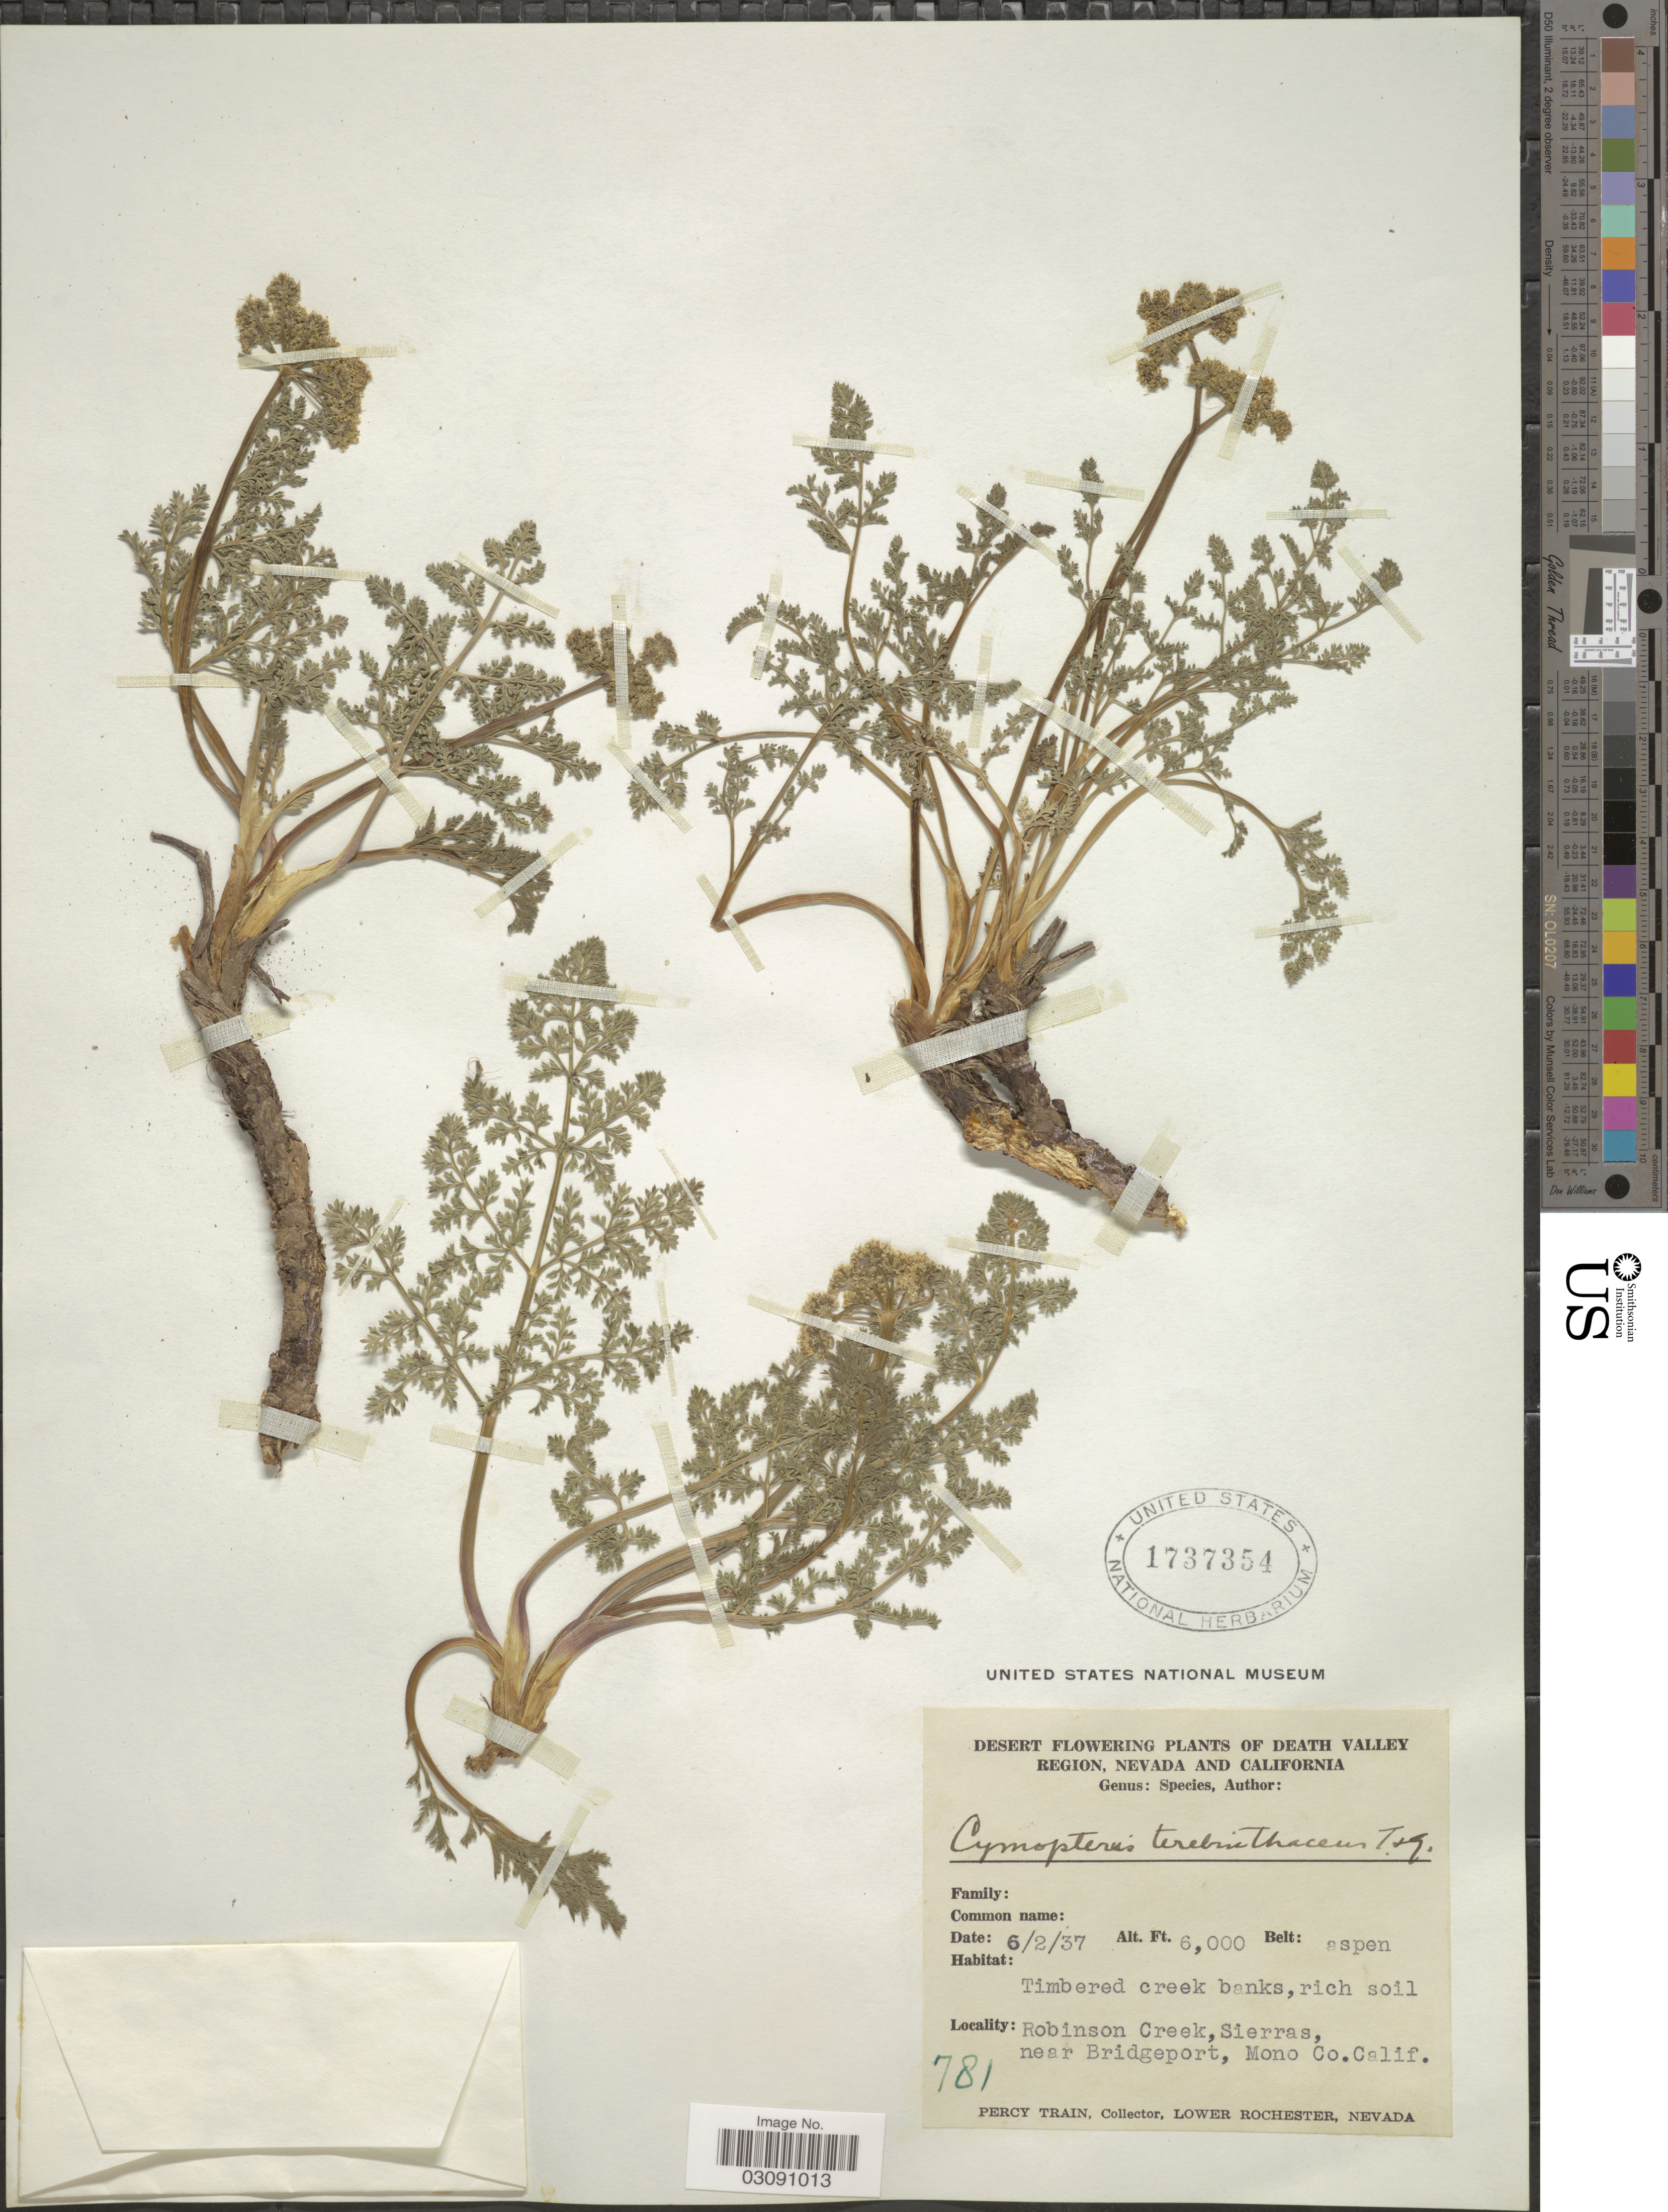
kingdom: Plantae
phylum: Tracheophyta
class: Magnoliopsida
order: Apiales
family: Apiaceae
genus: Pteryxia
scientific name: Pteryxia terebinthina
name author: (Hook.) J.M. Coult. & Rose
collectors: P. Train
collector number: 781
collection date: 1937-06-02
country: United States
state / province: California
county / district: Mono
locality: Timbered creek banks, rich soil, Robinson Creek, Sierras. near Bridgeport, Mono Co.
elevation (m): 1829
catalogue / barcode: US 1737354